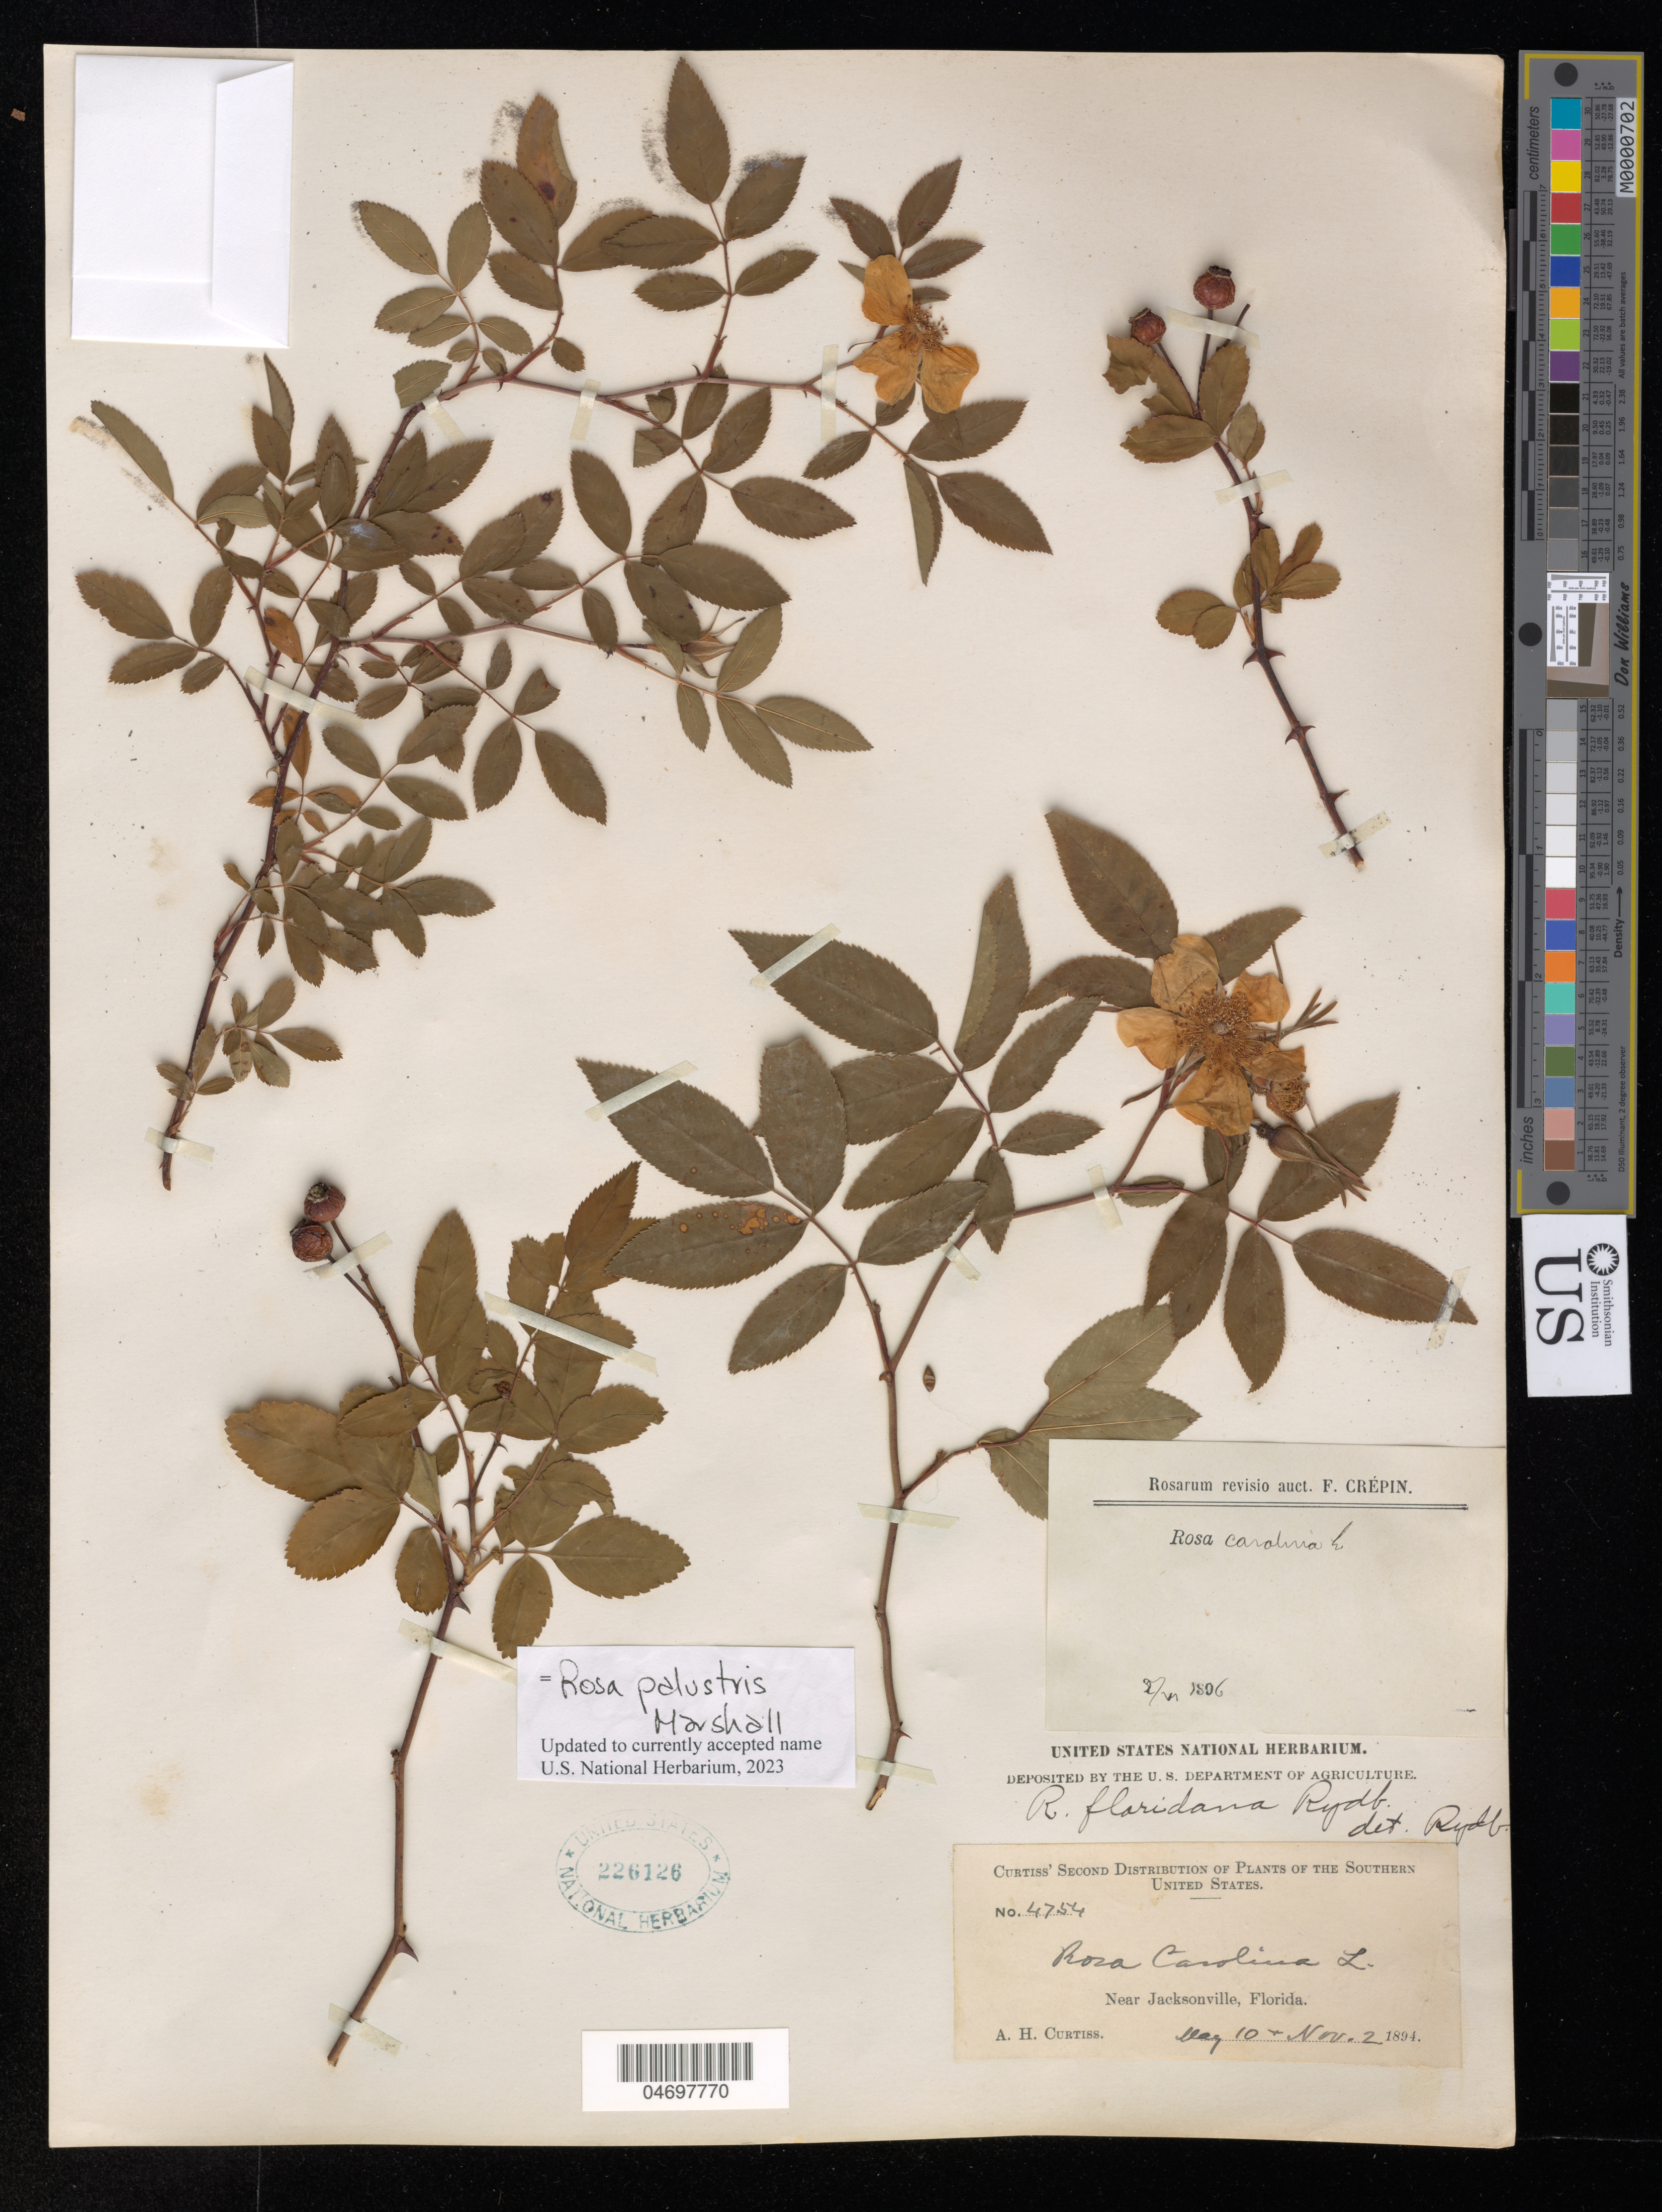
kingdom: Plantae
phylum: Tracheophyta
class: Magnoliopsida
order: Rosales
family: Rosaceae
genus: Rosa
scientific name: Rosa palustris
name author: Marshall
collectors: A. H. Curtiss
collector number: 4754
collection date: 1894-05-10/1894-11-02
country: United States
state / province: Florida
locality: Near Jacksonville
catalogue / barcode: US 226126